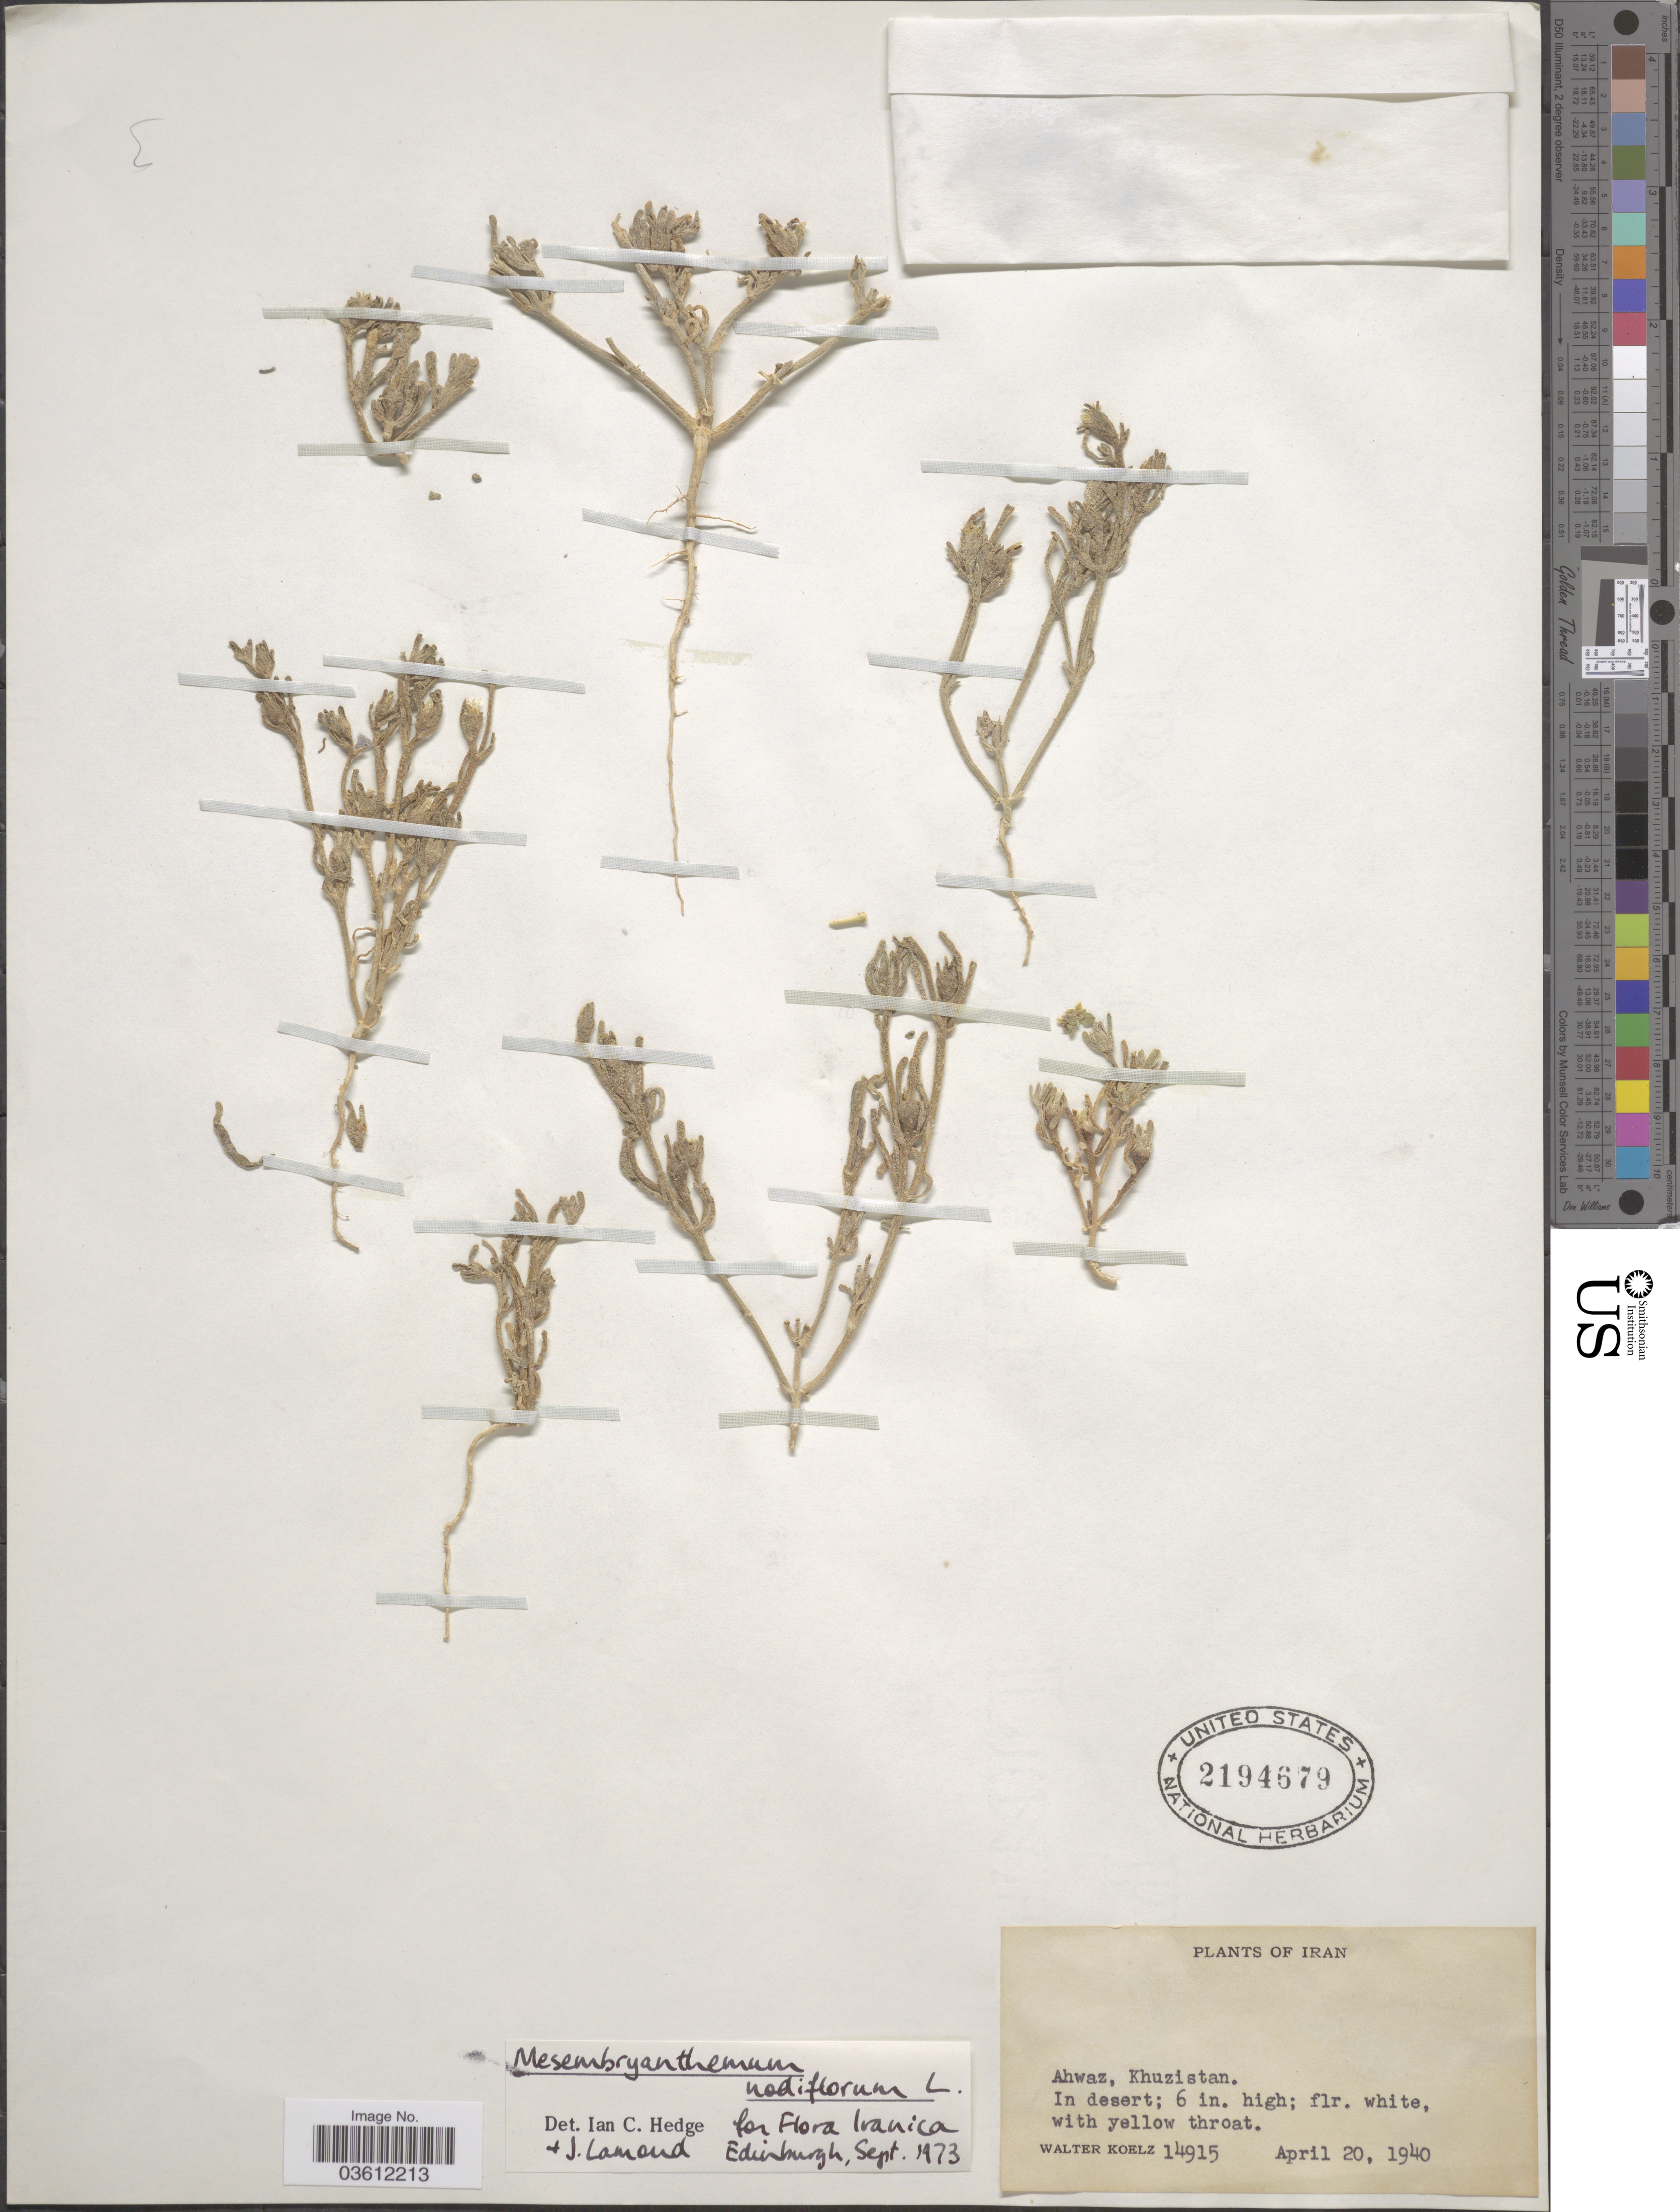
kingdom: Plantae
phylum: Tracheophyta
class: Magnoliopsida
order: Caryophyllales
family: Aizoaceae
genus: Mesembryanthemum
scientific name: Mesembryanthemum nodiflorum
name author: L.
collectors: W. N. Koelz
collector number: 14915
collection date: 1940-04-20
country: Iran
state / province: Khuzestan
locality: Ahwaz.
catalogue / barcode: US 2194679